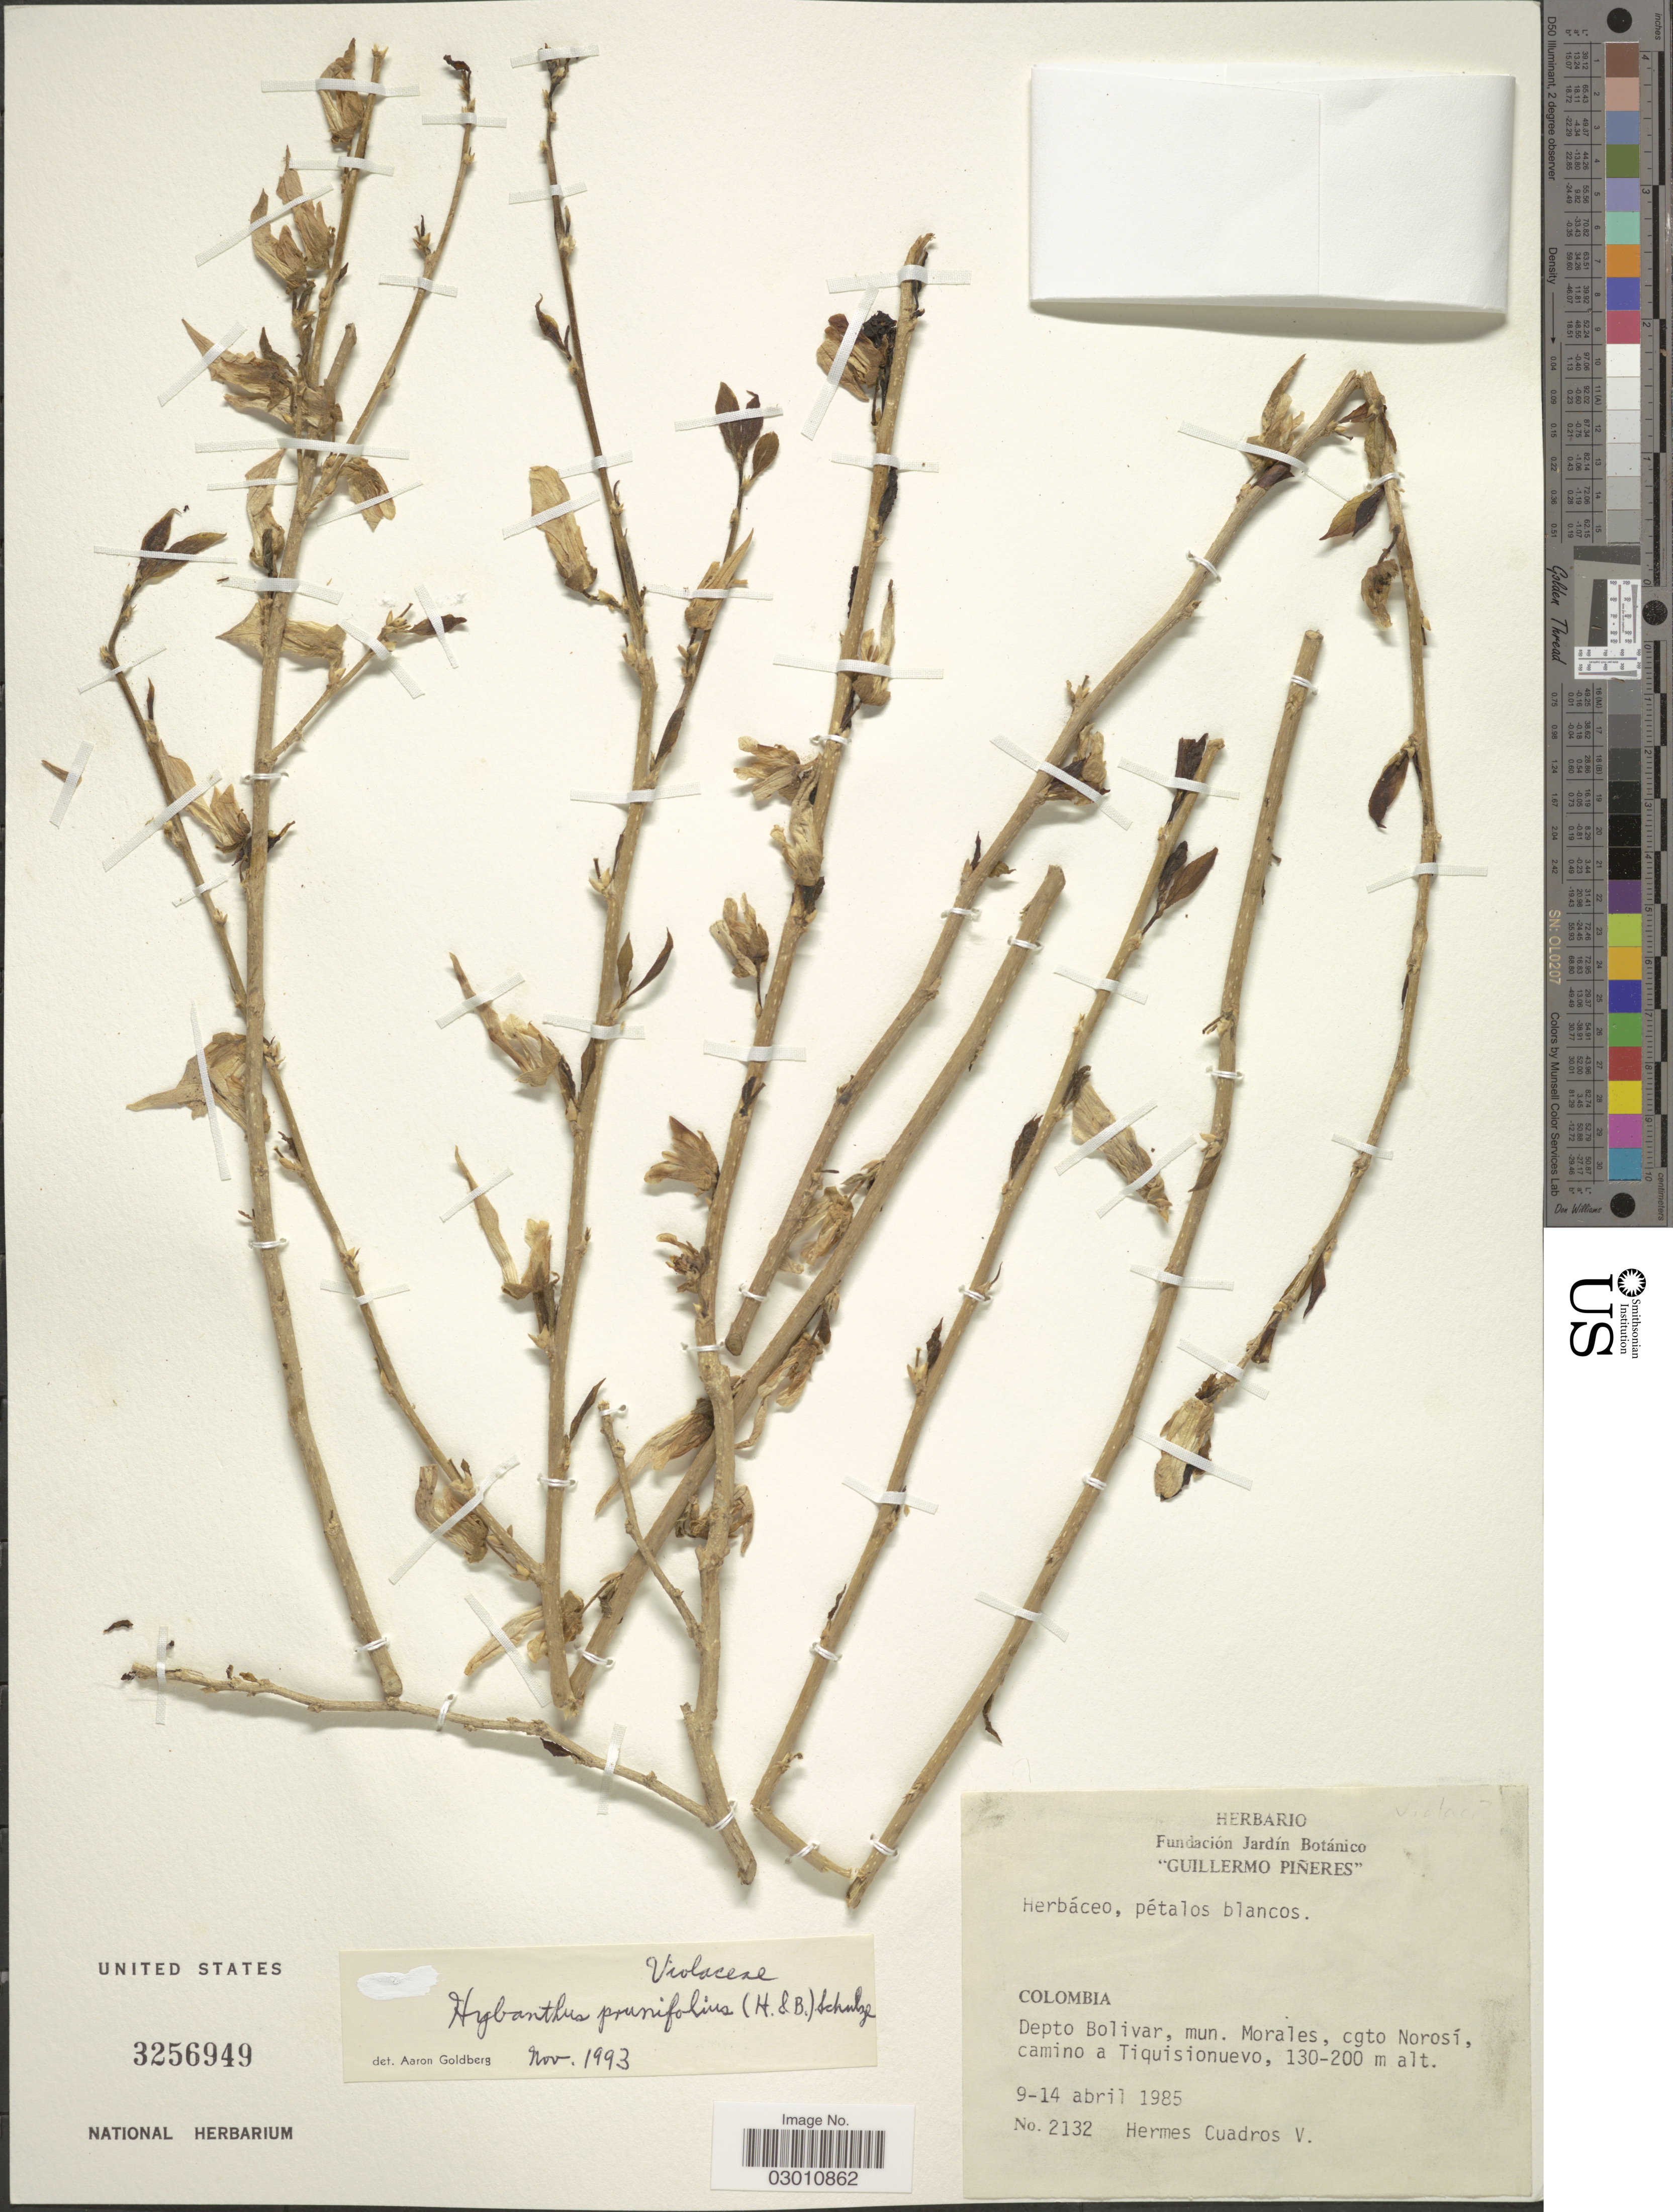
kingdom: Plantae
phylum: Tracheophyta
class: Magnoliopsida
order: Malpighiales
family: Violaceae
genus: Pombalia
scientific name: Pombalia prunifolia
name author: (Humb. & Bonpl. ex Willd.) Paula-Souza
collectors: H. Cuadros V.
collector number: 2132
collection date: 1985-04-09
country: Colombia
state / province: Bolívar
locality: Depto Bolivar, mun. Morales, cgto Norosí, camino a Tiquisionuevo.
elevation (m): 130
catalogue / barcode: US 3256949